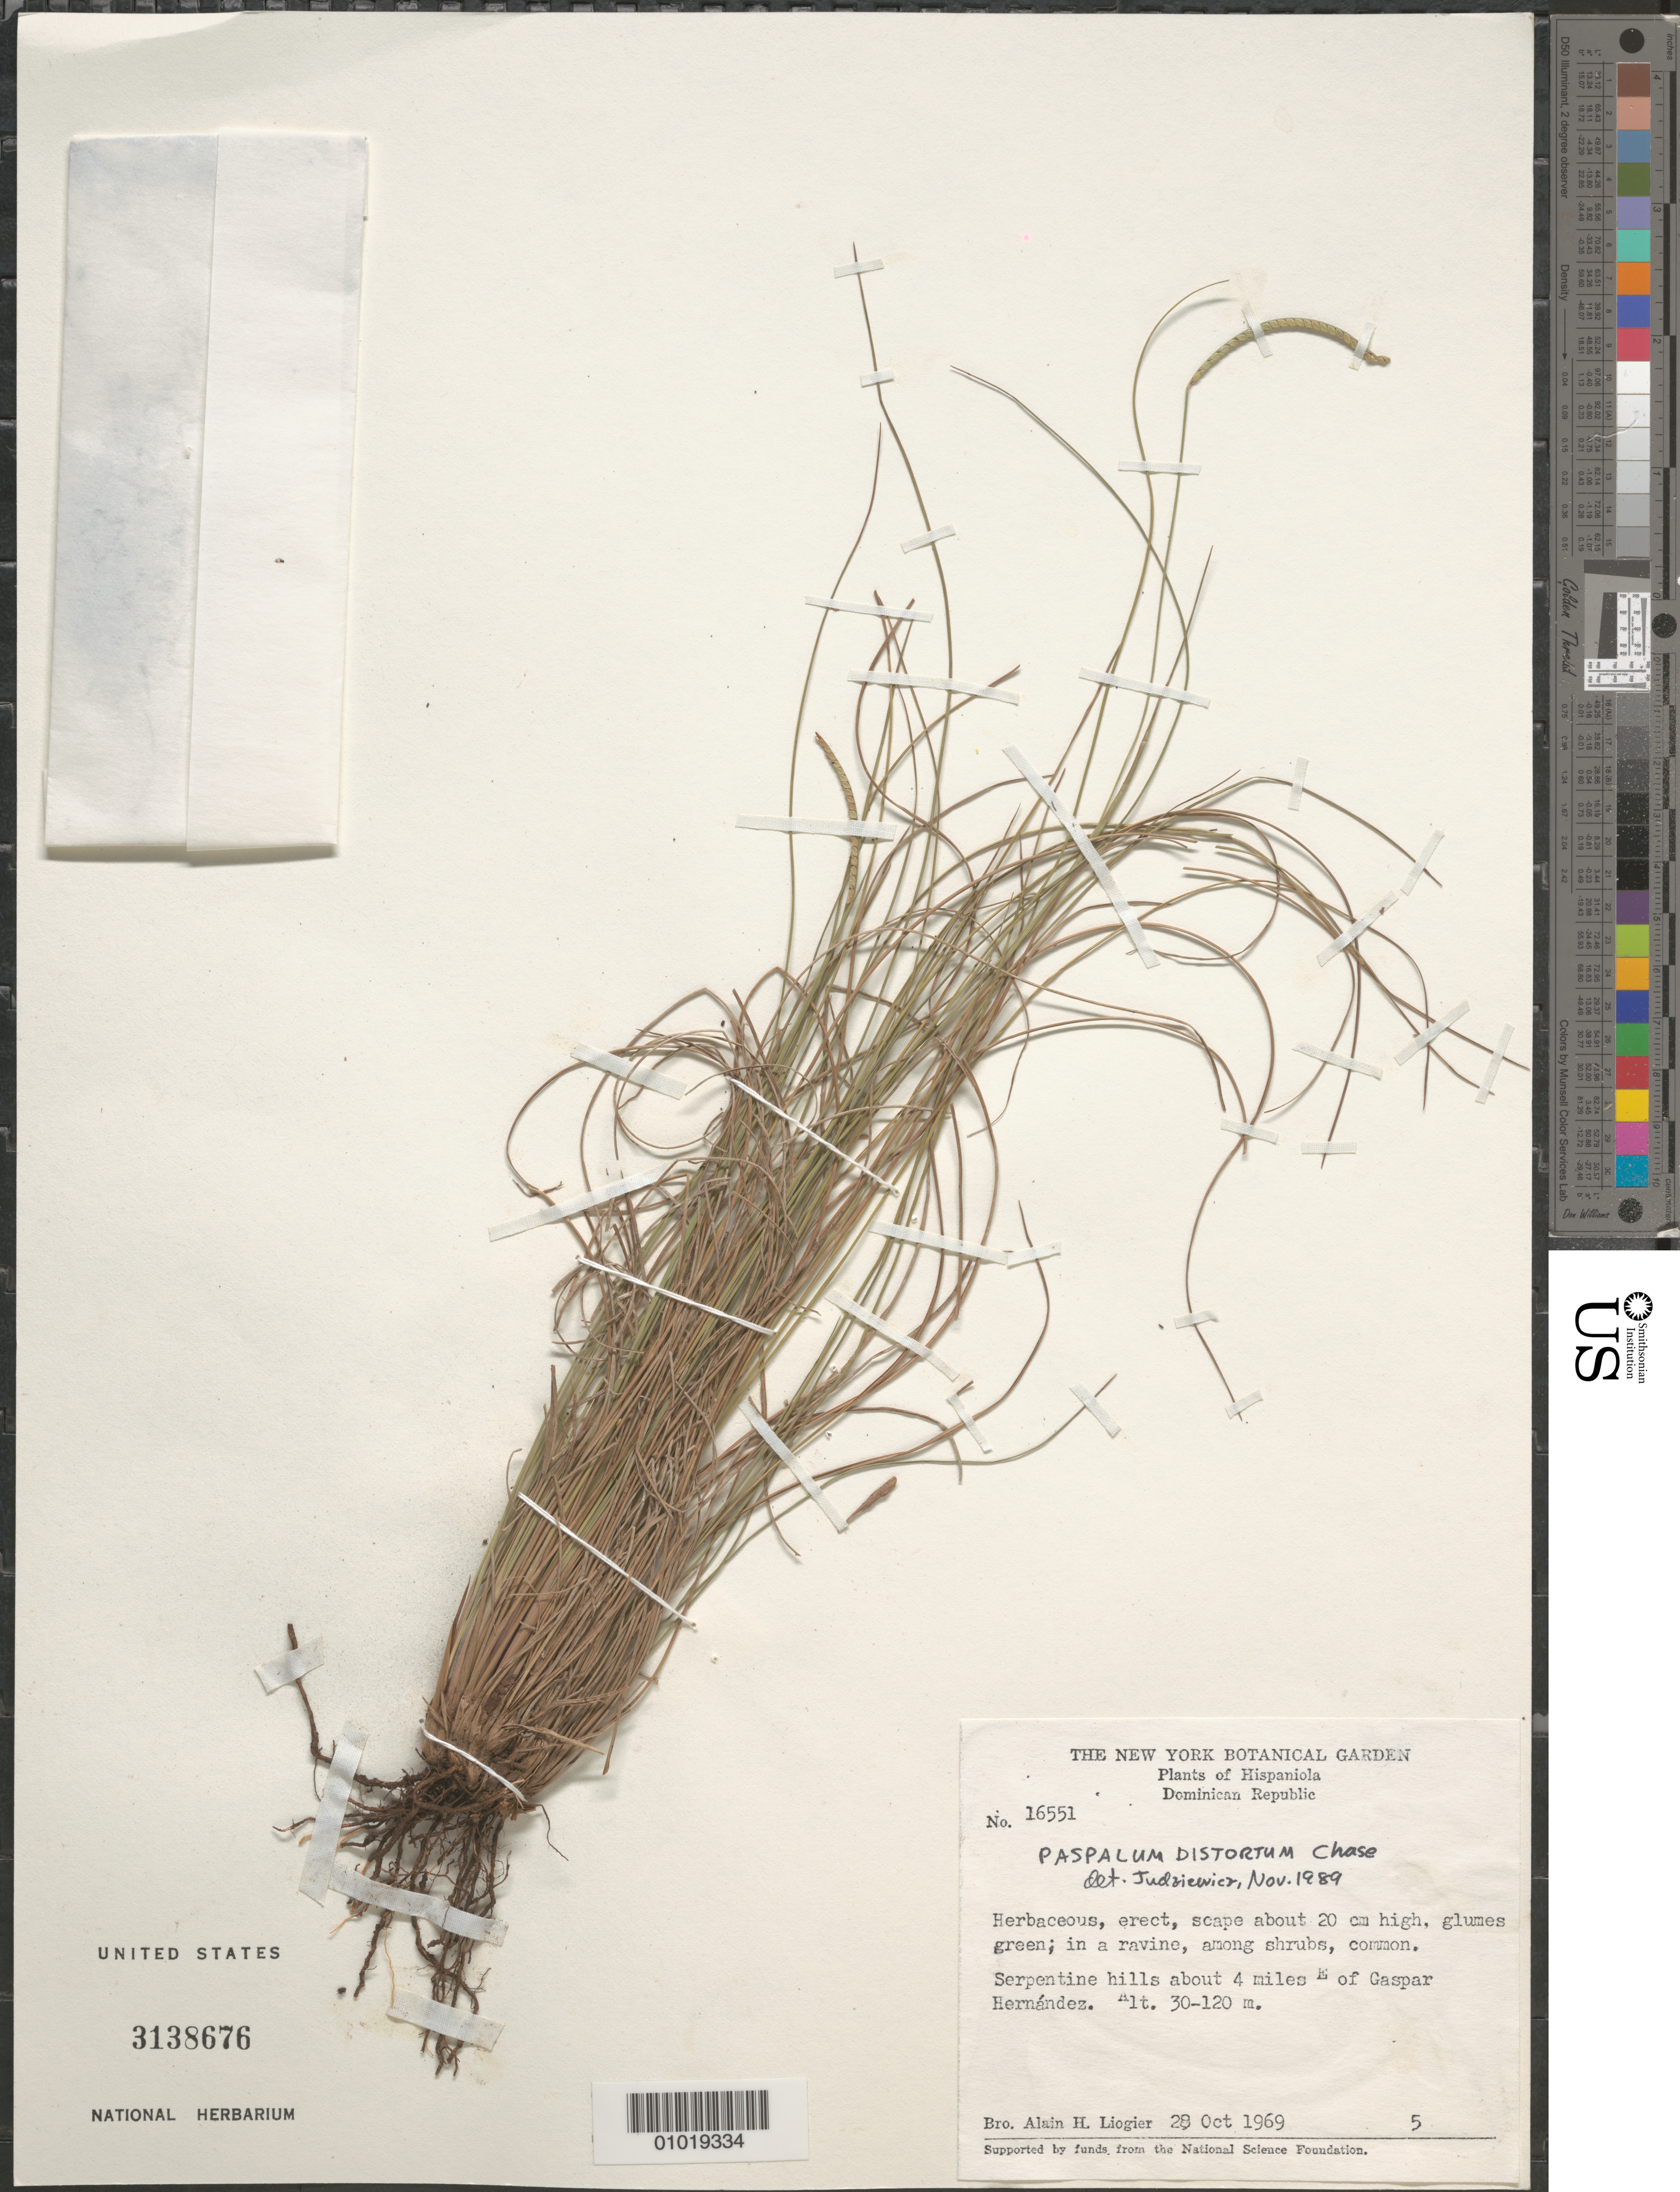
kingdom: Plantae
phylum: Tracheophyta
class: Liliopsida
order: Poales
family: Poaceae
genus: Paspalum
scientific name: Paspalum distortum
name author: Chase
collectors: A. H. Liogier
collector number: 16551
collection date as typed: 28 Oct 1969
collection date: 1969-10-28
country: Dominican Republic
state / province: Espaillat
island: Hispaniola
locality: Serpentine hills about 4 m E of Gaspar Hernandez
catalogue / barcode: US 3138676